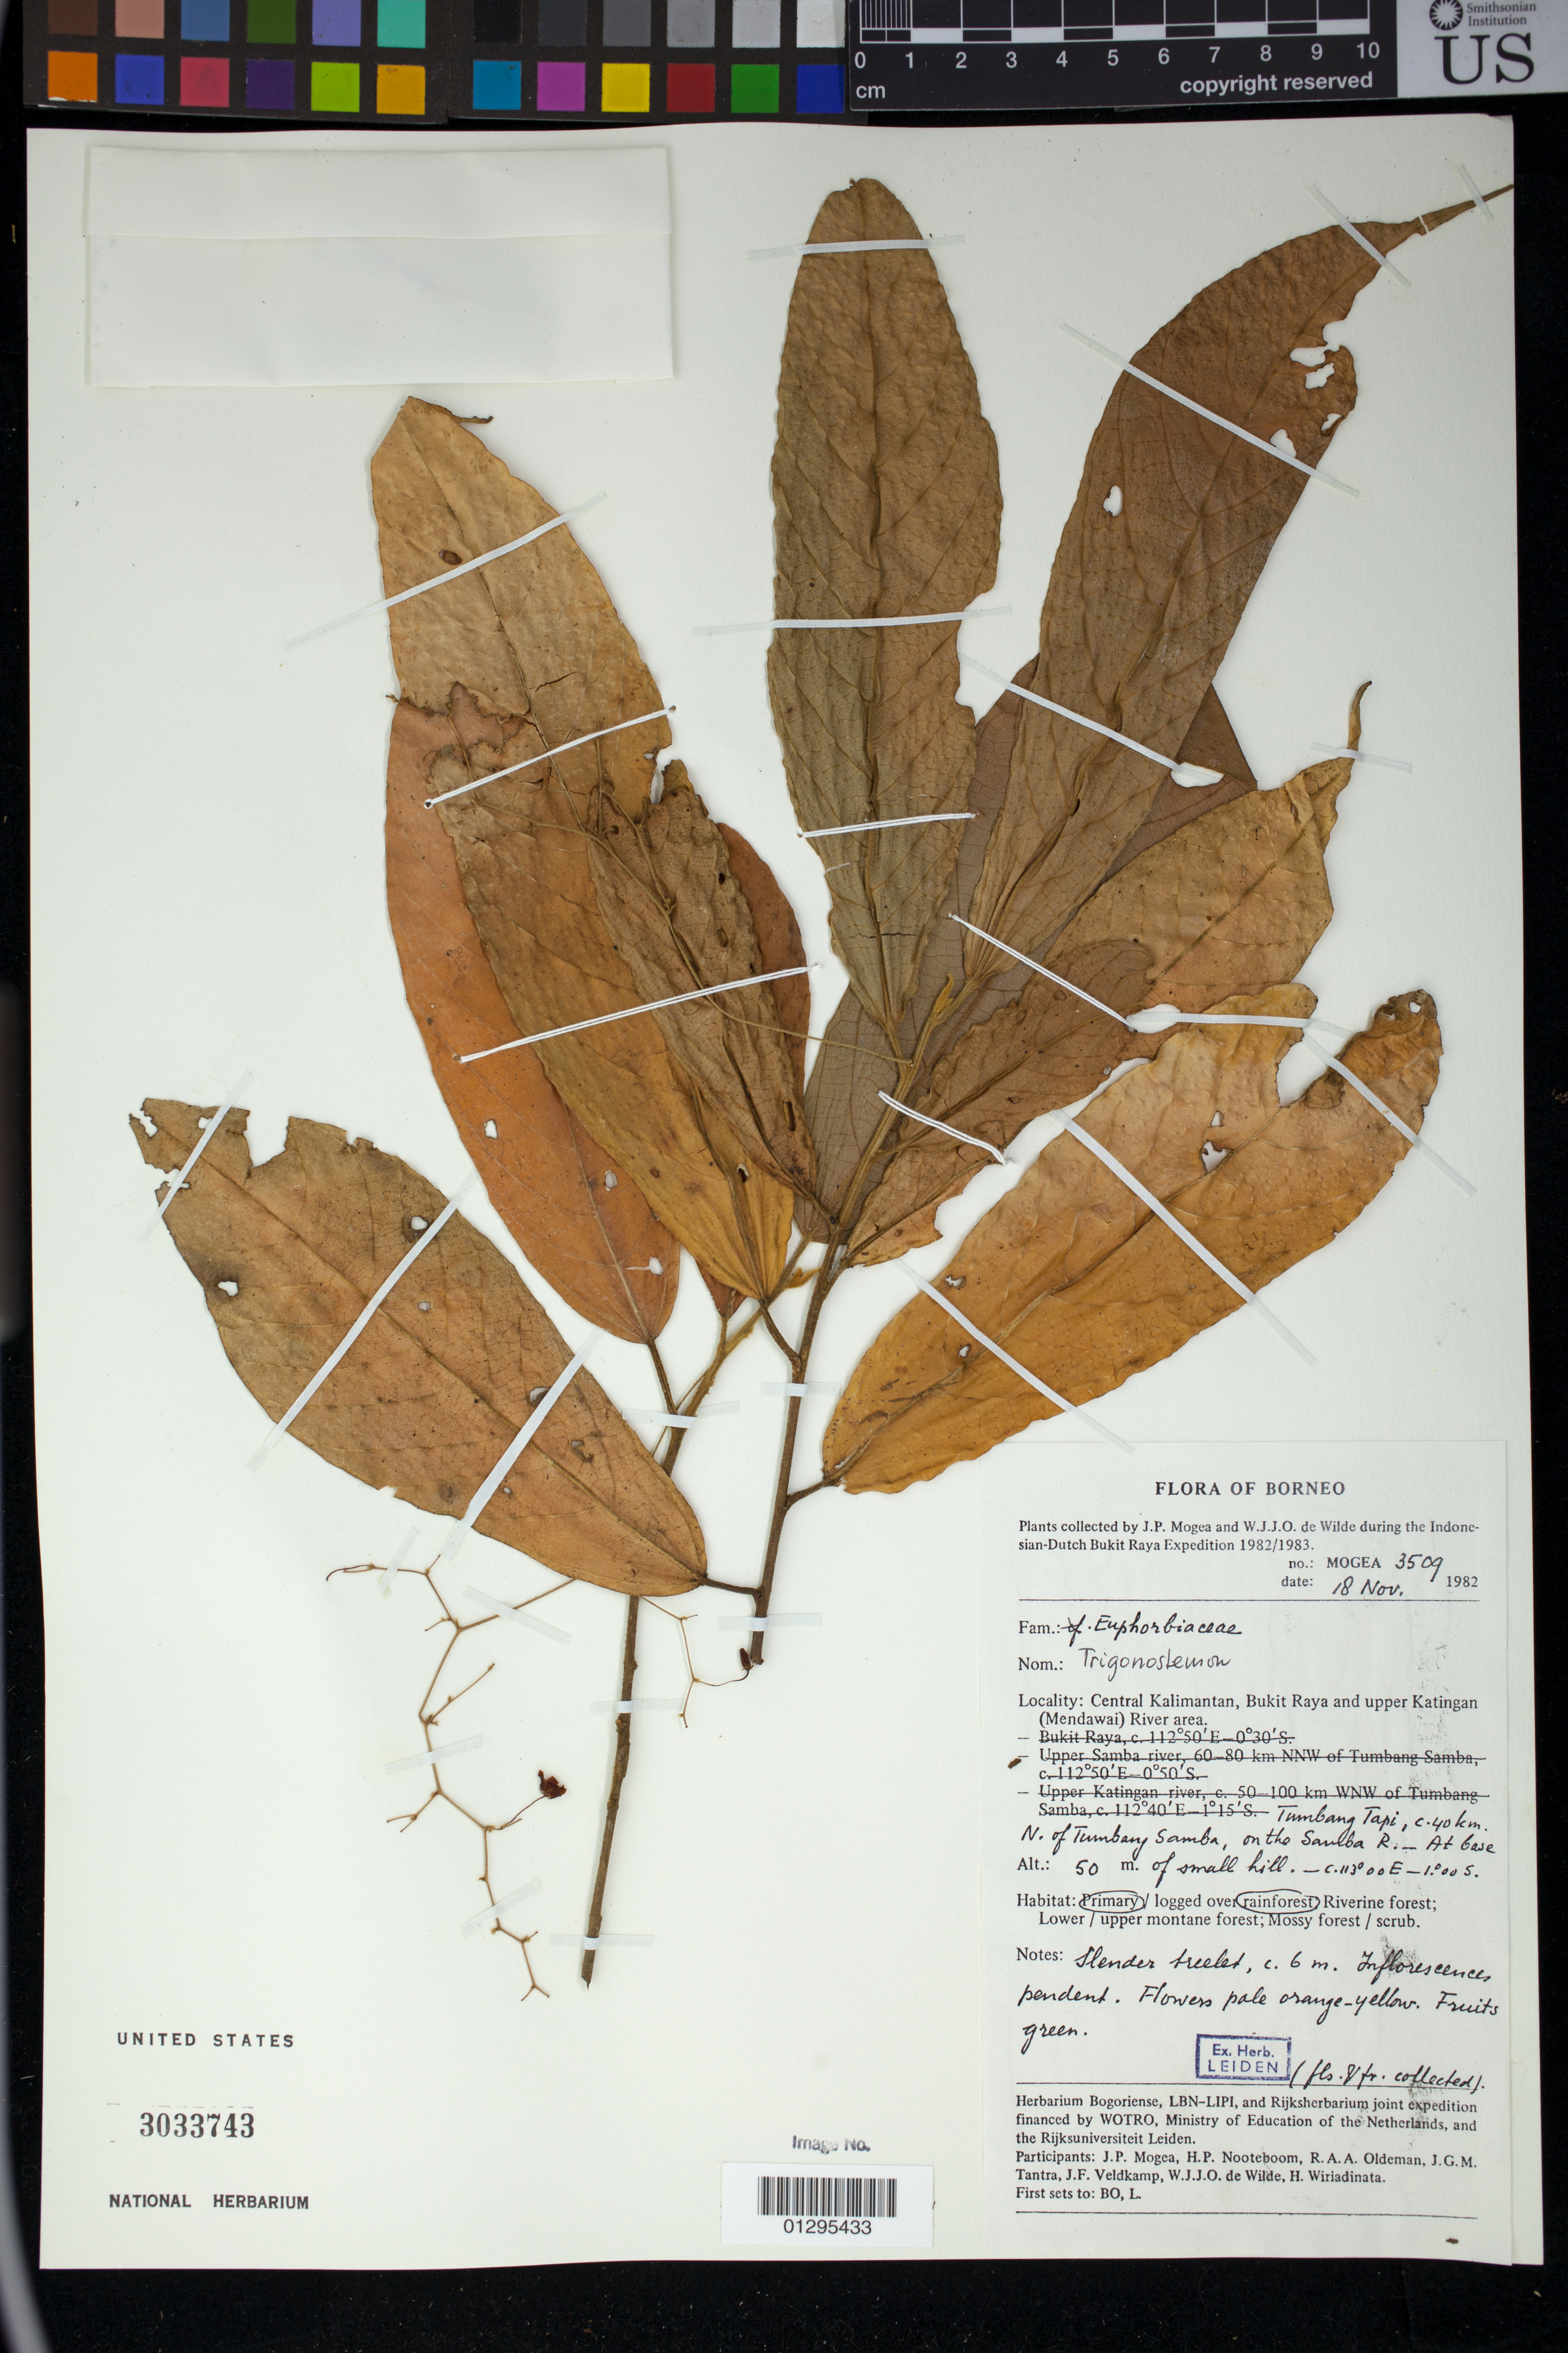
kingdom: Plantae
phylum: Tracheophyta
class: Magnoliopsida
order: Malpighiales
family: Euphorbiaceae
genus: Trigonostemon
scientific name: Trigonostemon sp.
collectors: J. Mogea & W. J. de Wilde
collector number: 3509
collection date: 1982-11-18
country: Indonesia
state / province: Kalimantan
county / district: Kalimantan Tengah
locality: Central Kalimantan, Bukit Raya and upper Katingan (Mendawai) River area. Tumbang Tapi, c. 40 km. N. of Tumbany Samba, on the Samba R. - At base of small hill.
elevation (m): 50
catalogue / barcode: US 3033743